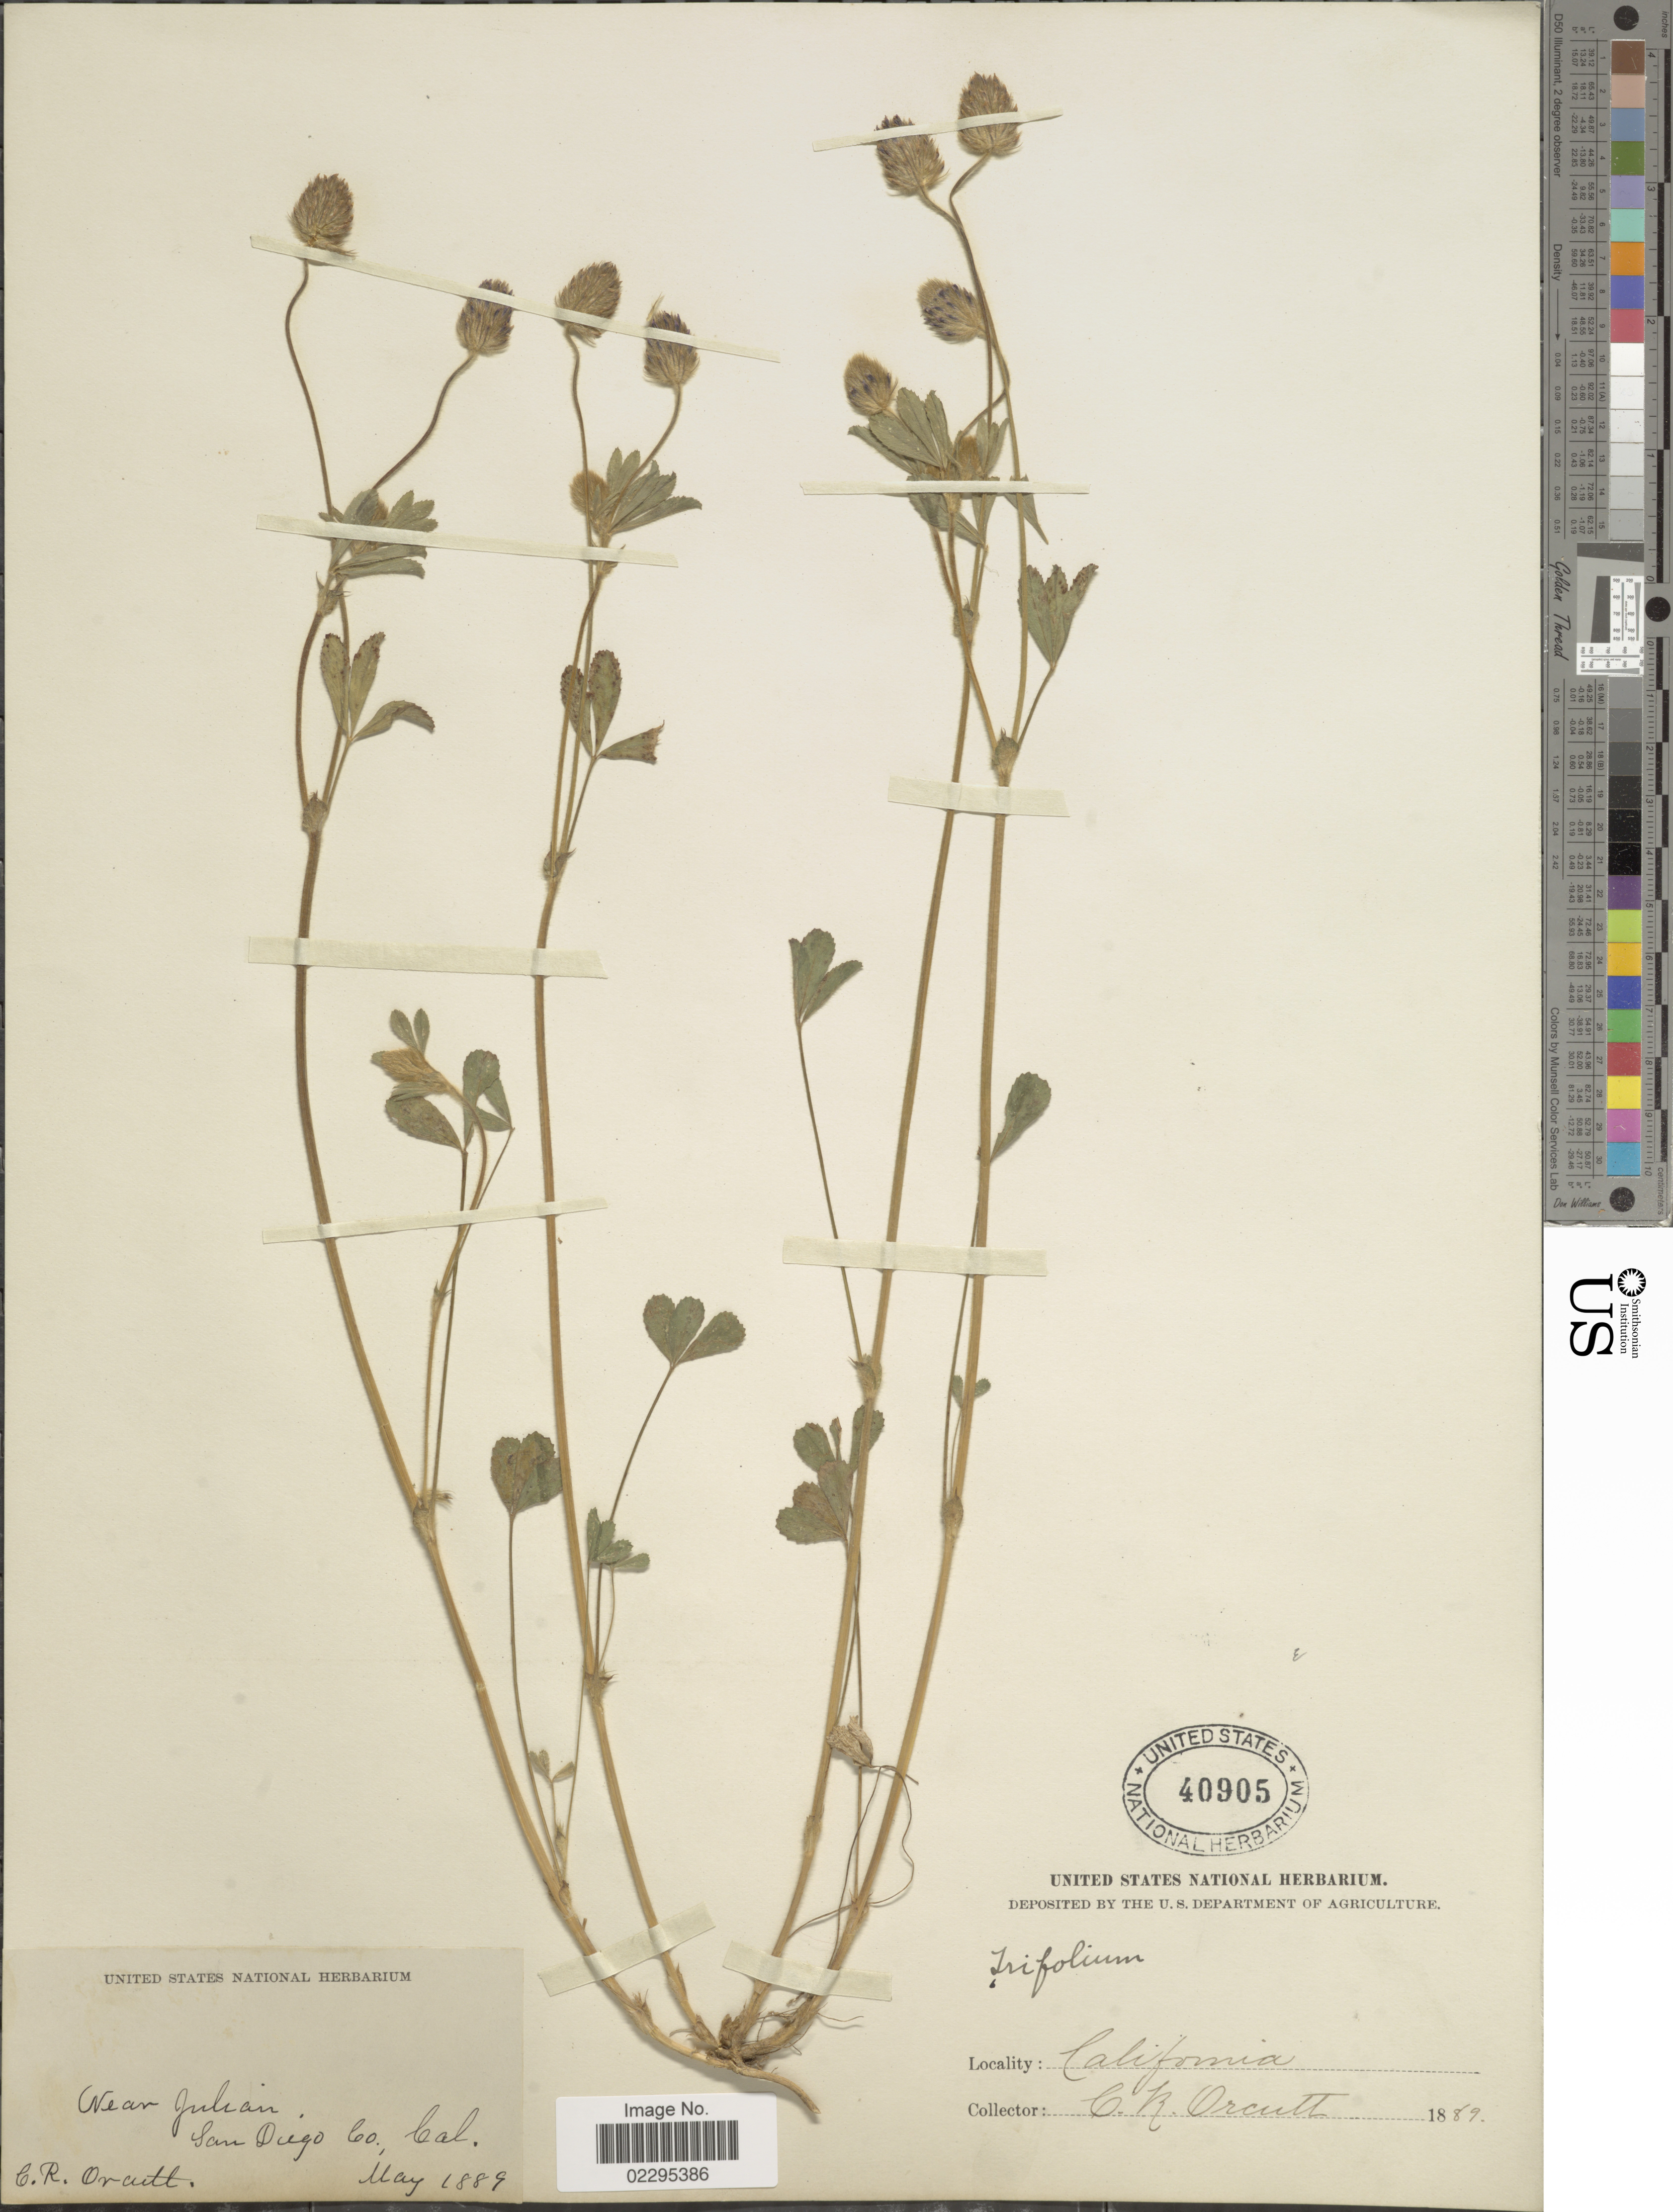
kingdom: Plantae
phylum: Tracheophyta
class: Magnoliopsida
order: Fabales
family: Fabaceae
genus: Trifolium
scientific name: Trifolium albopurpureum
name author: Torr. & A. Gray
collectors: C. R. Orcutt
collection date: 1889-05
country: United States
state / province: California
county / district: San Diego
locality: California. Near Julian San Diego Co., Cal.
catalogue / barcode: US 40905